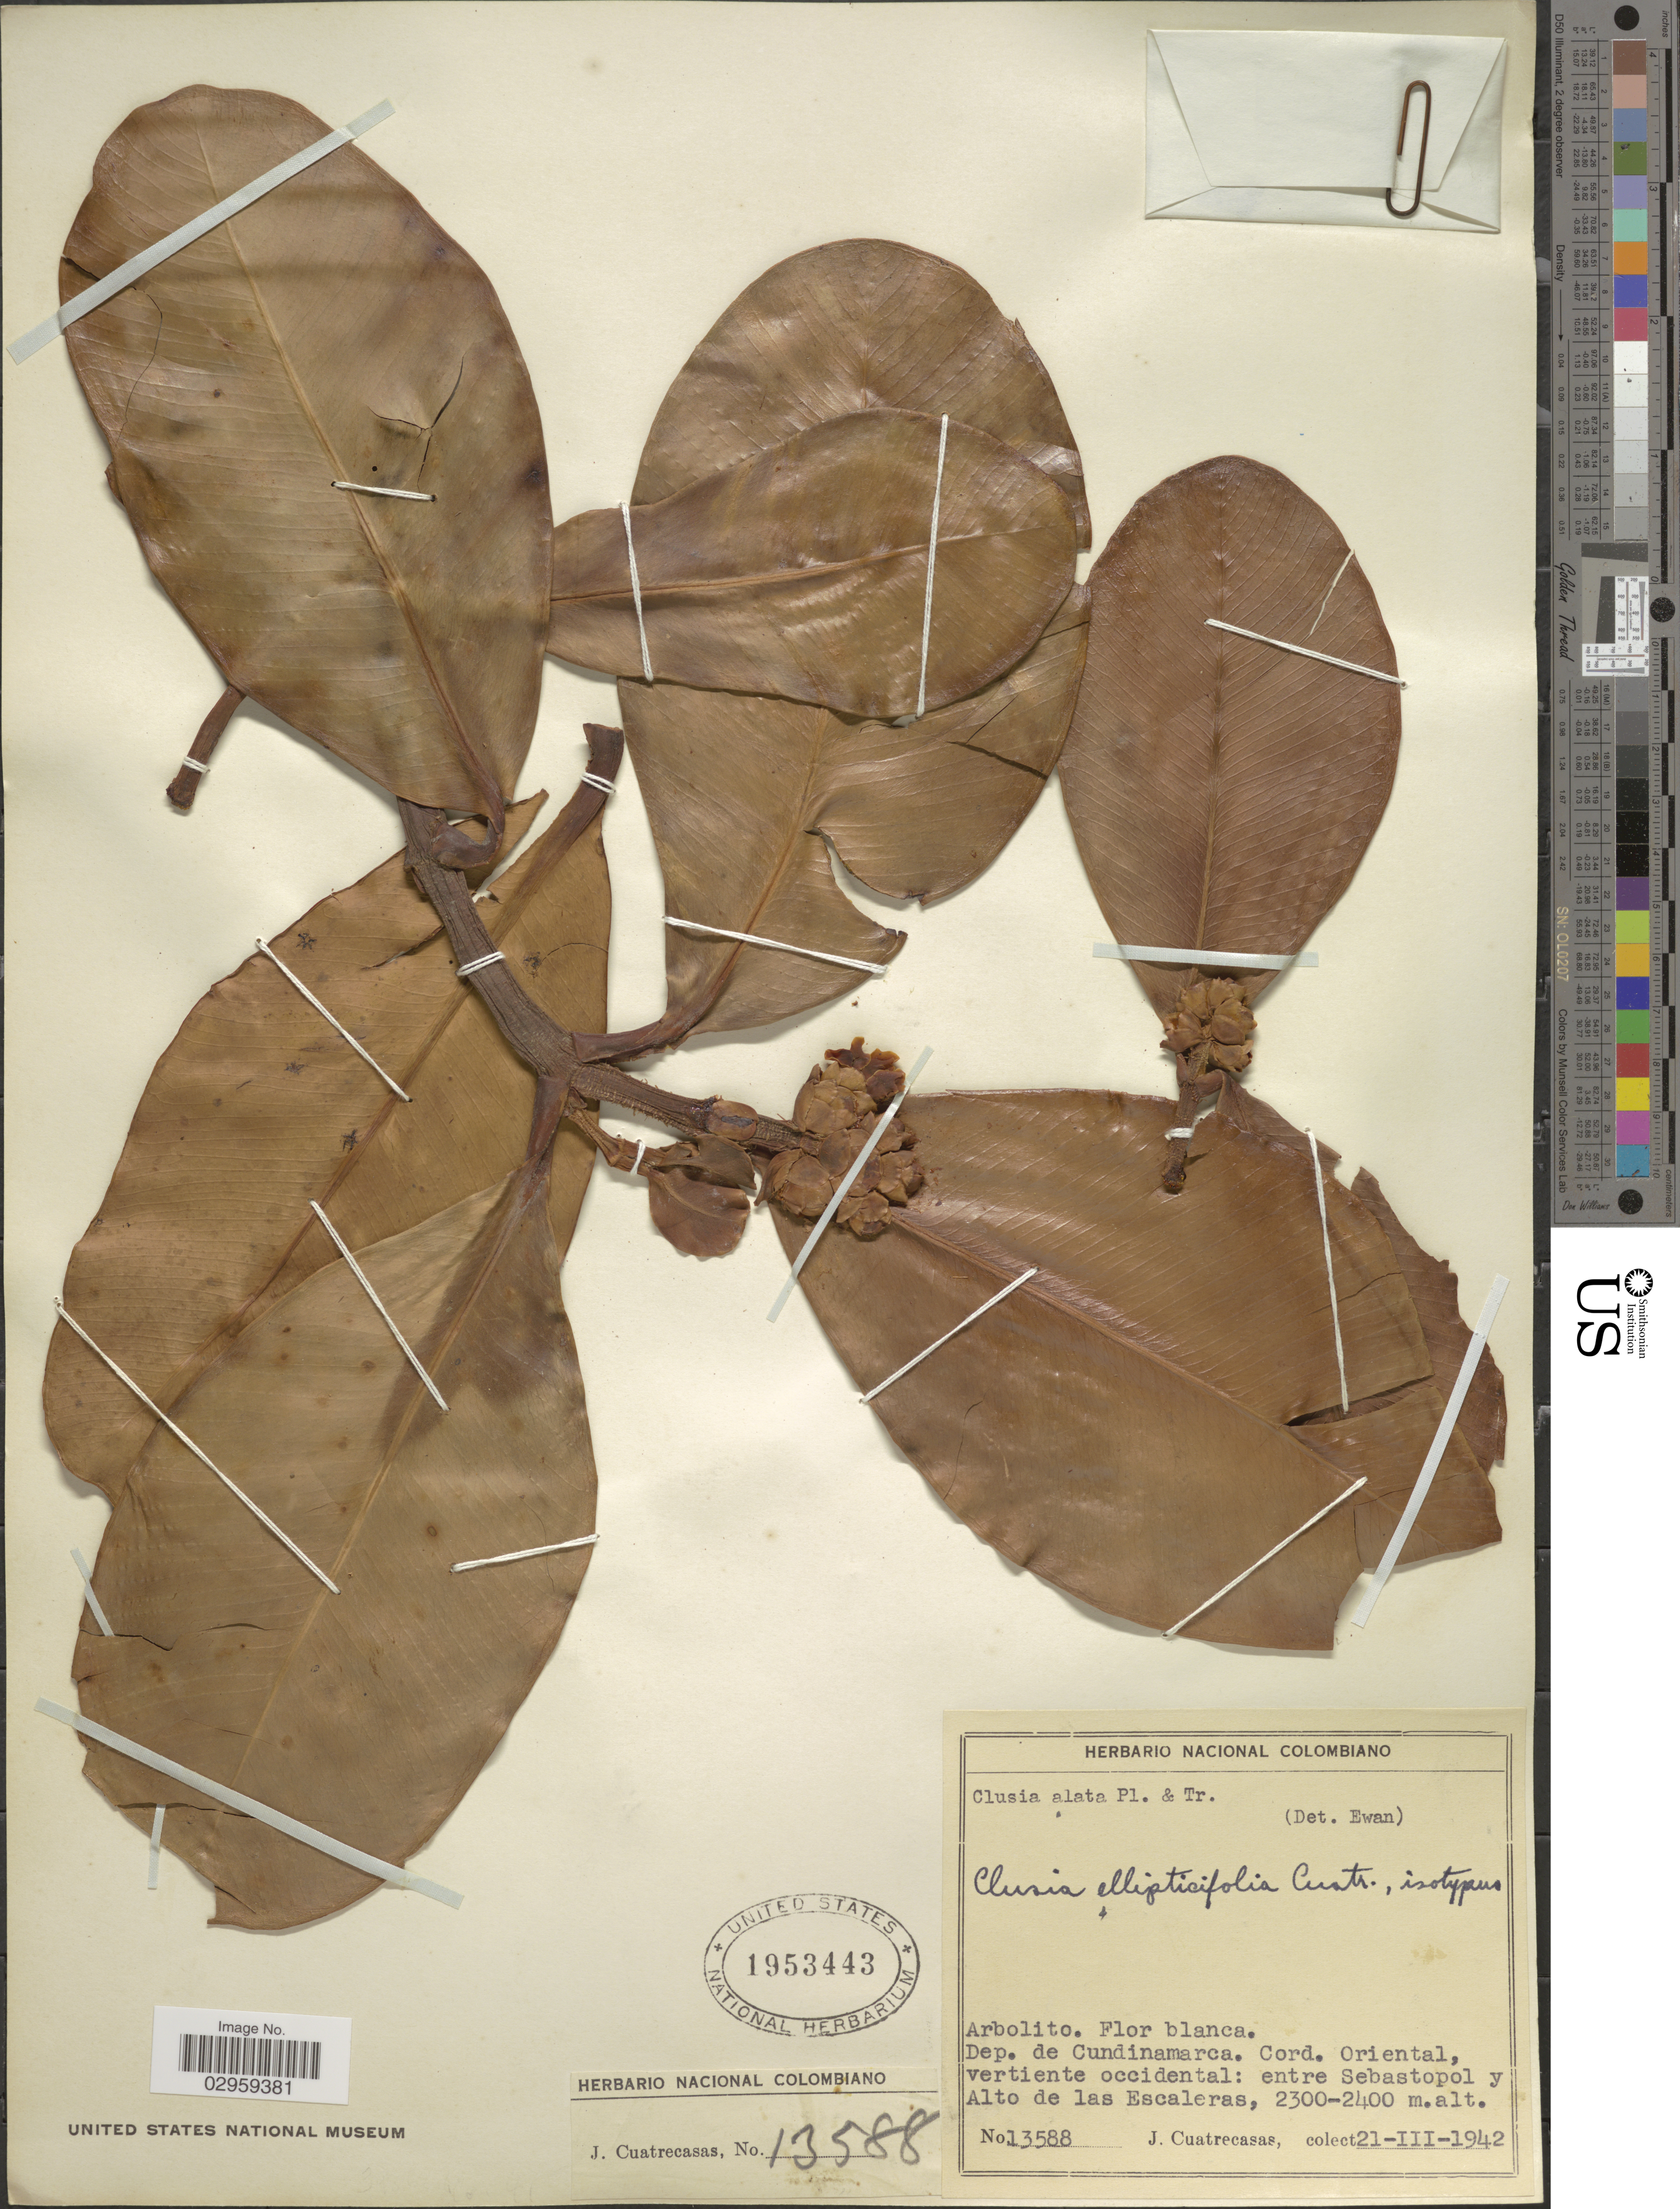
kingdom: Plantae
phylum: Tracheophyta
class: Magnoliopsida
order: Malpighiales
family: Clusiaceae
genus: Clusia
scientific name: Clusia ellipticifolia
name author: Cuatrec.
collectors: J. Cuatrecasas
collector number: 13588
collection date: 1942-03-21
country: Colombia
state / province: Cundinamarca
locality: Dep. de Cundinamarca. Cord. Oriental, vertiente occidental: entre Sebastopol y Alto de las Escaleras.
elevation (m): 2300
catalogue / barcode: US 1953443